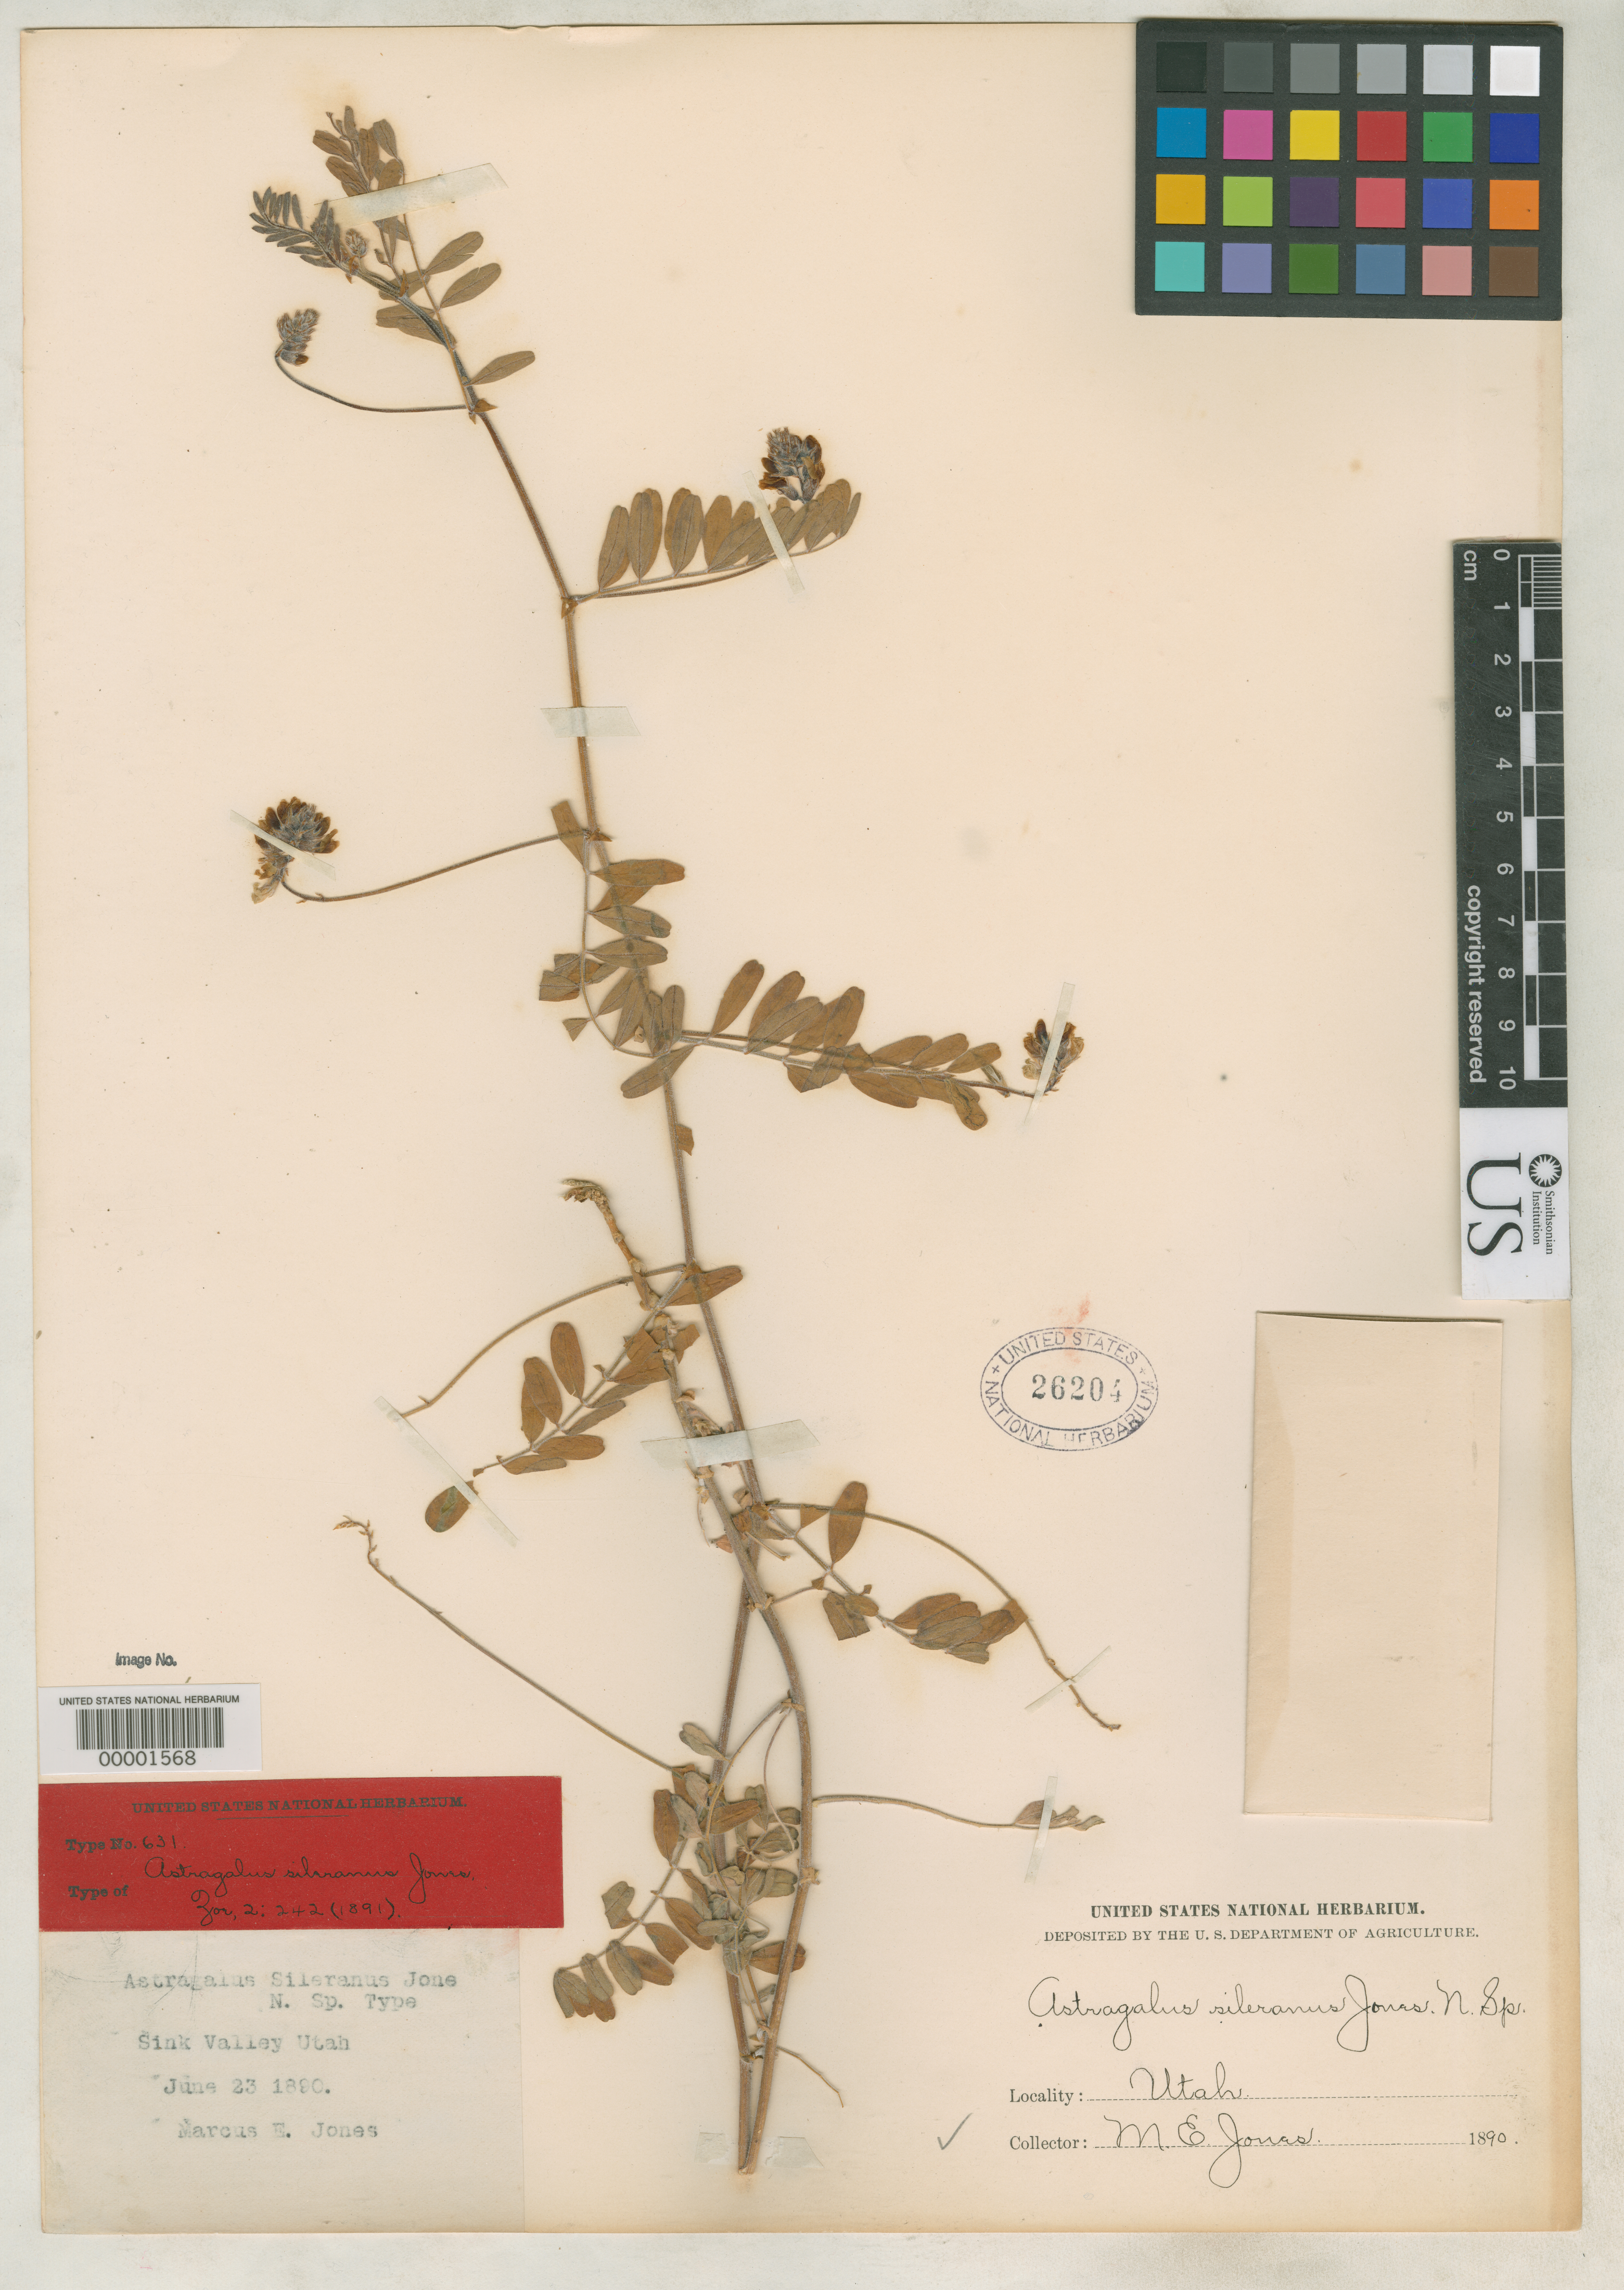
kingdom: Plantae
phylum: Tracheophyta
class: Magnoliopsida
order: Fabales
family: Fabaceae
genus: Astragalus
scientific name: Astragalus sileranus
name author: M.E. Jones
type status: Isotype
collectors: M. E. Jones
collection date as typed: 23 Jun 1890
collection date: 1890-06-23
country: United States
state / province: Utah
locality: Sink Valley.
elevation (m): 2134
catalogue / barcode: US 26204